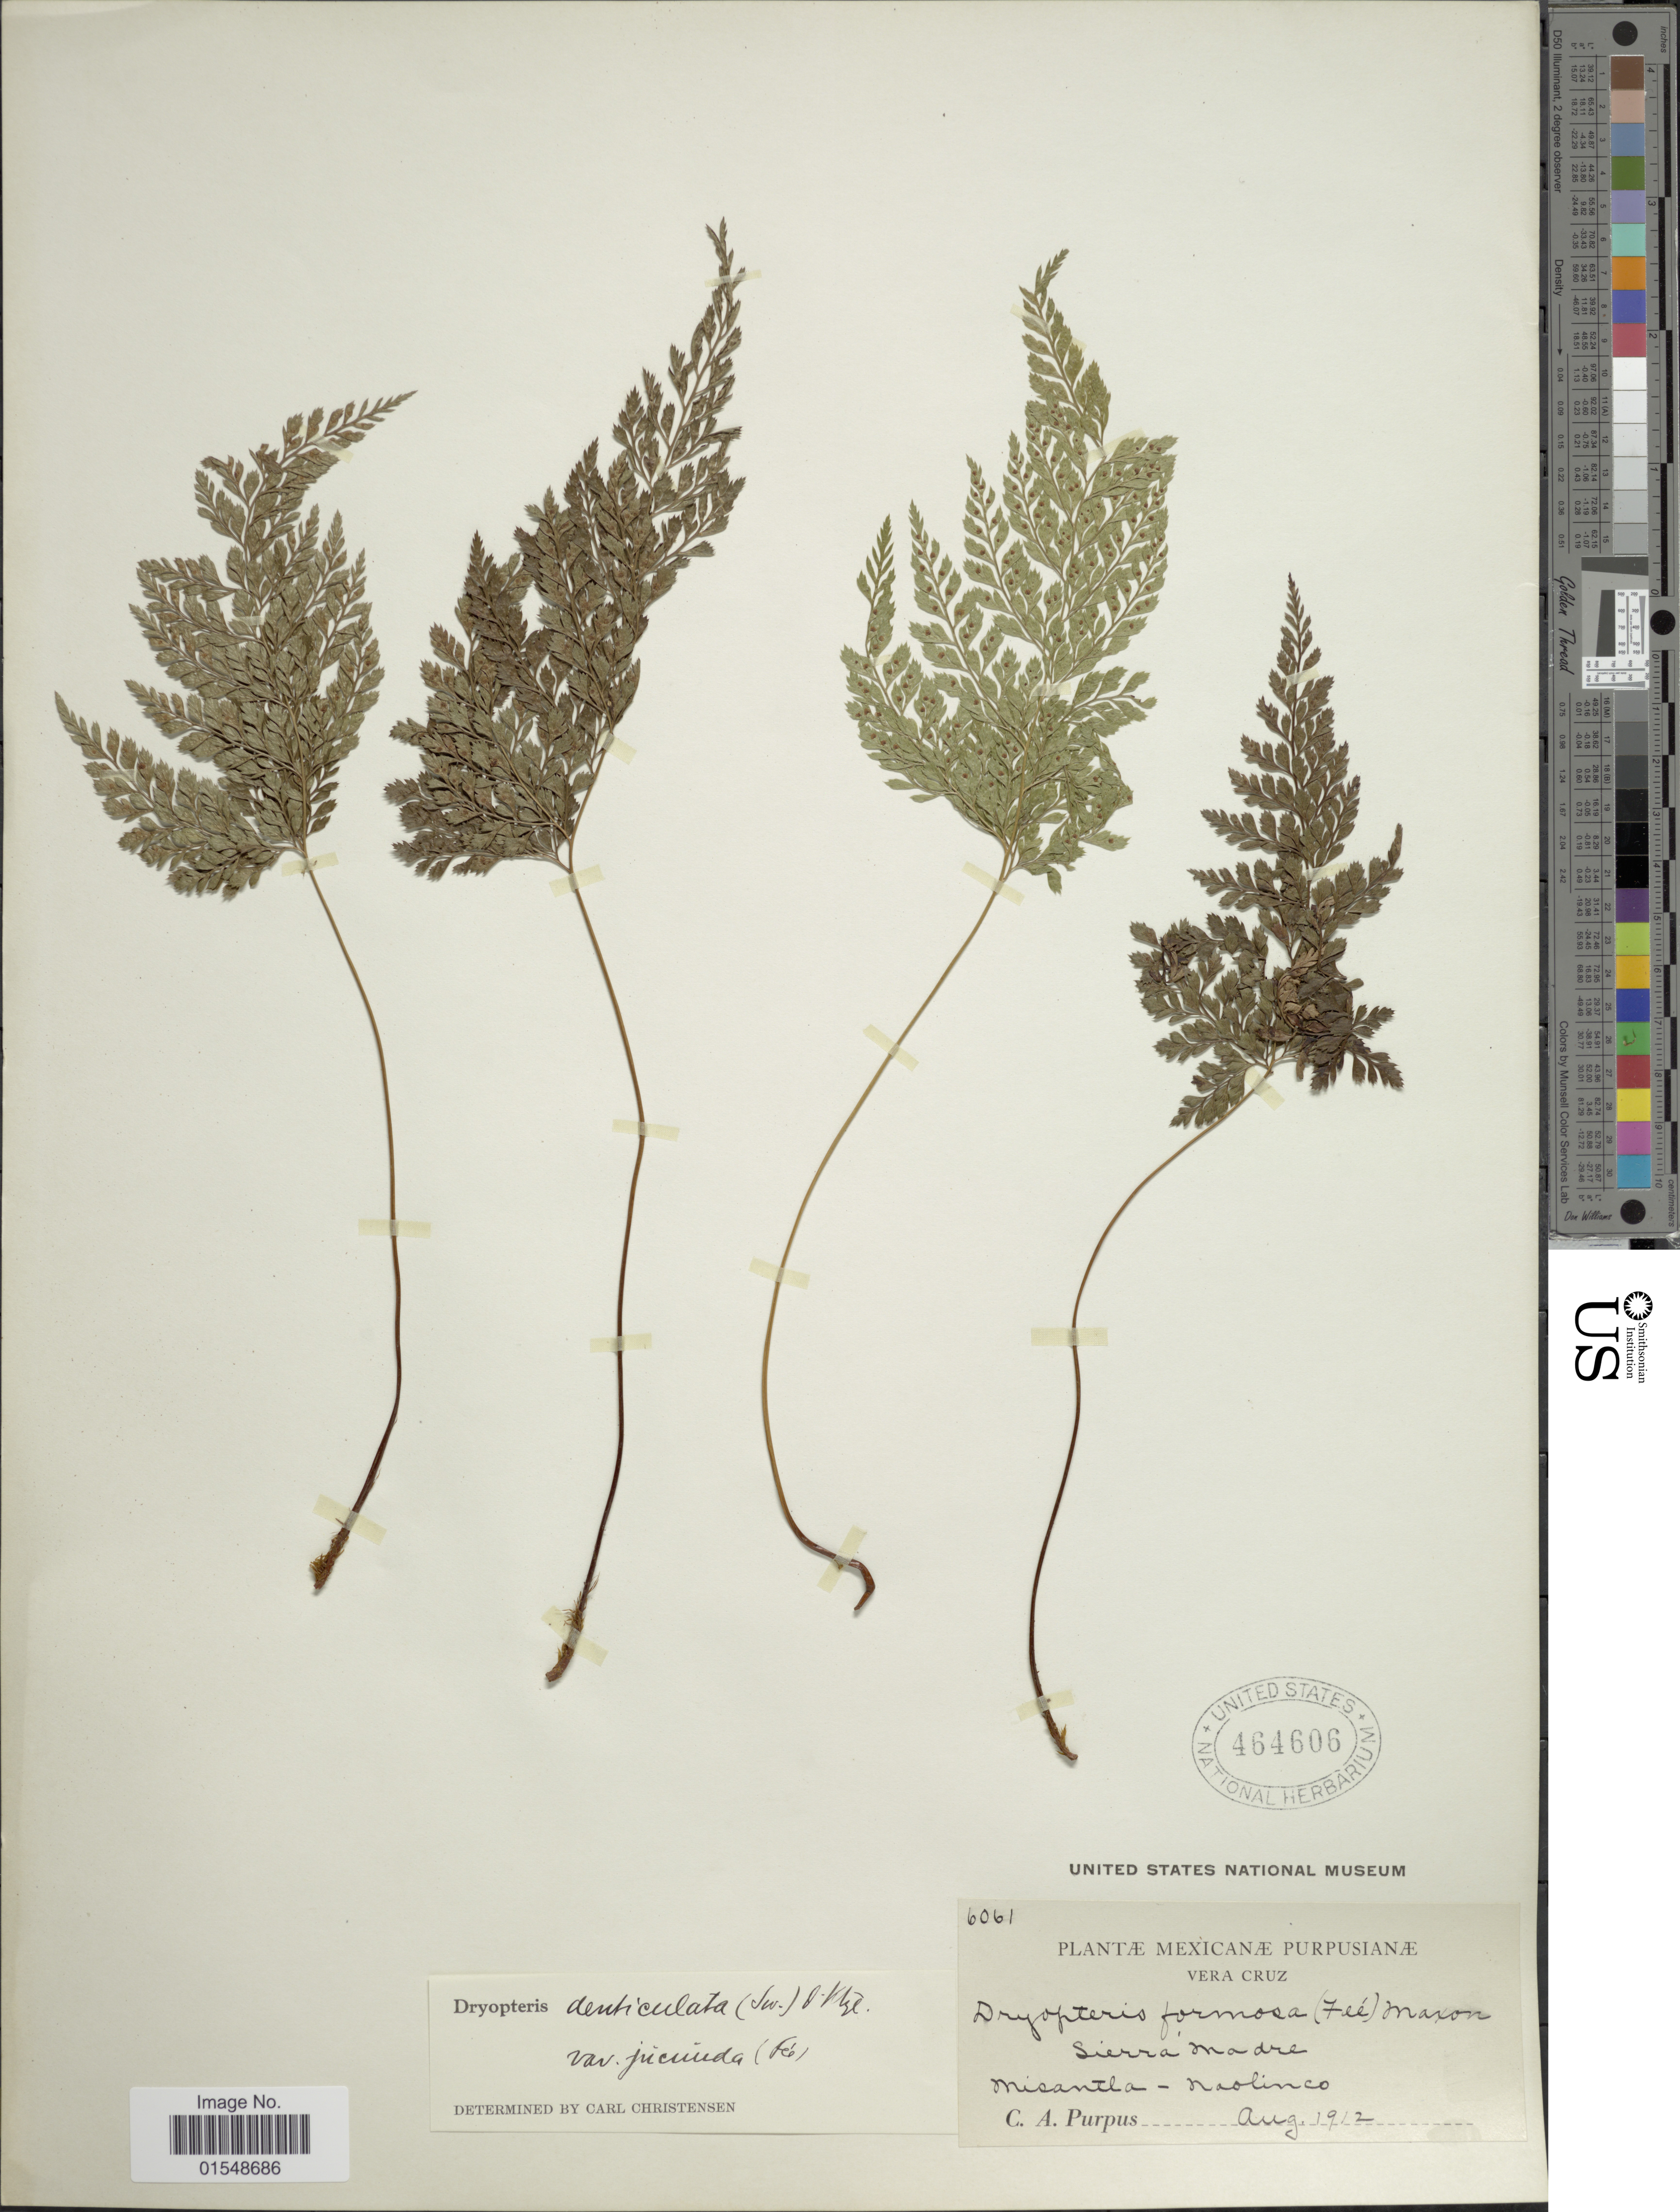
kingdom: Plantae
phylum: Tracheophyta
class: Polypodiopsida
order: Polypodiales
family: Dryopteridaceae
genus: Arachniodes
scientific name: Arachniodes denticulata var. jucunda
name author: (Fée) Lellinger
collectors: C. A. Purpus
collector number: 6061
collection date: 1912-08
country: Mexico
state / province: Veracruz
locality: Vera Cruz, Sierra Madre, Misantla- Naolinco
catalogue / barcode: US 464606